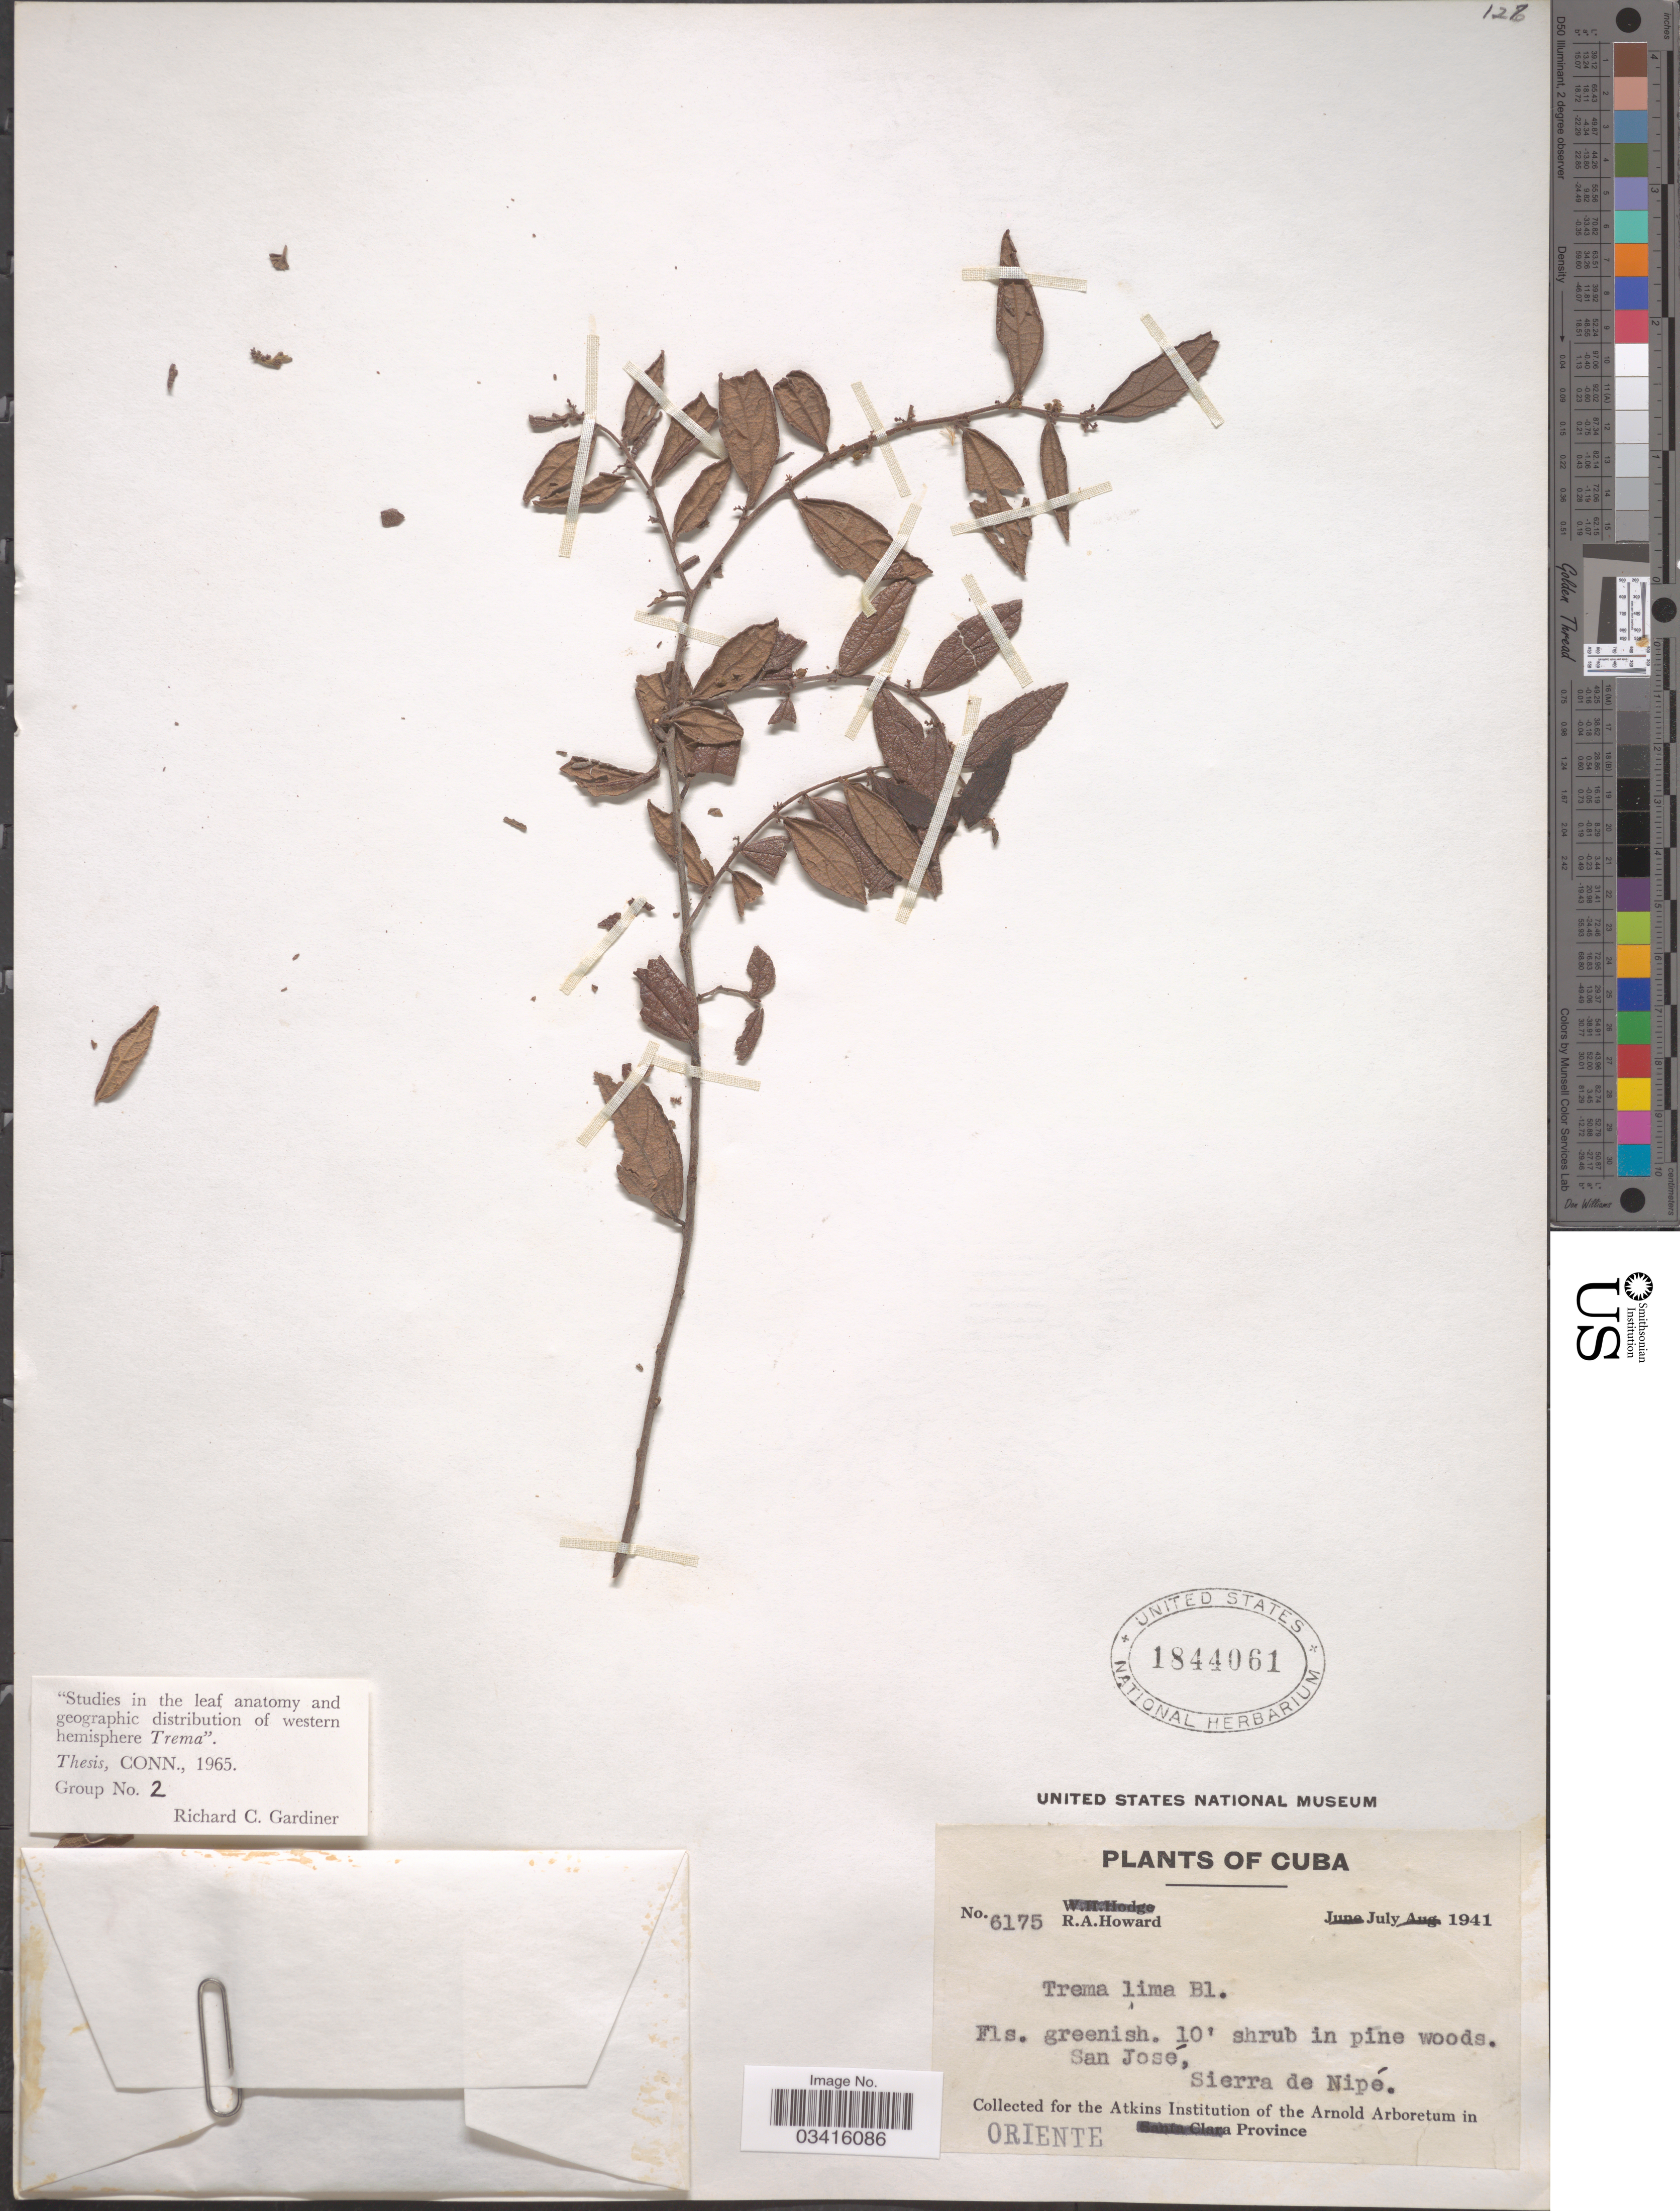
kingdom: Plantae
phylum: Tracheophyta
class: Magnoliopsida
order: Rosales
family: Cannabaceae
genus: Trema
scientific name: Trema lamarckianum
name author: (Schult.) Blume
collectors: R. A. Howard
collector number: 6175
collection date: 1941-07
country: Cuba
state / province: Oriente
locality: San José, Sierra de Nipé.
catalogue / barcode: US 1844061